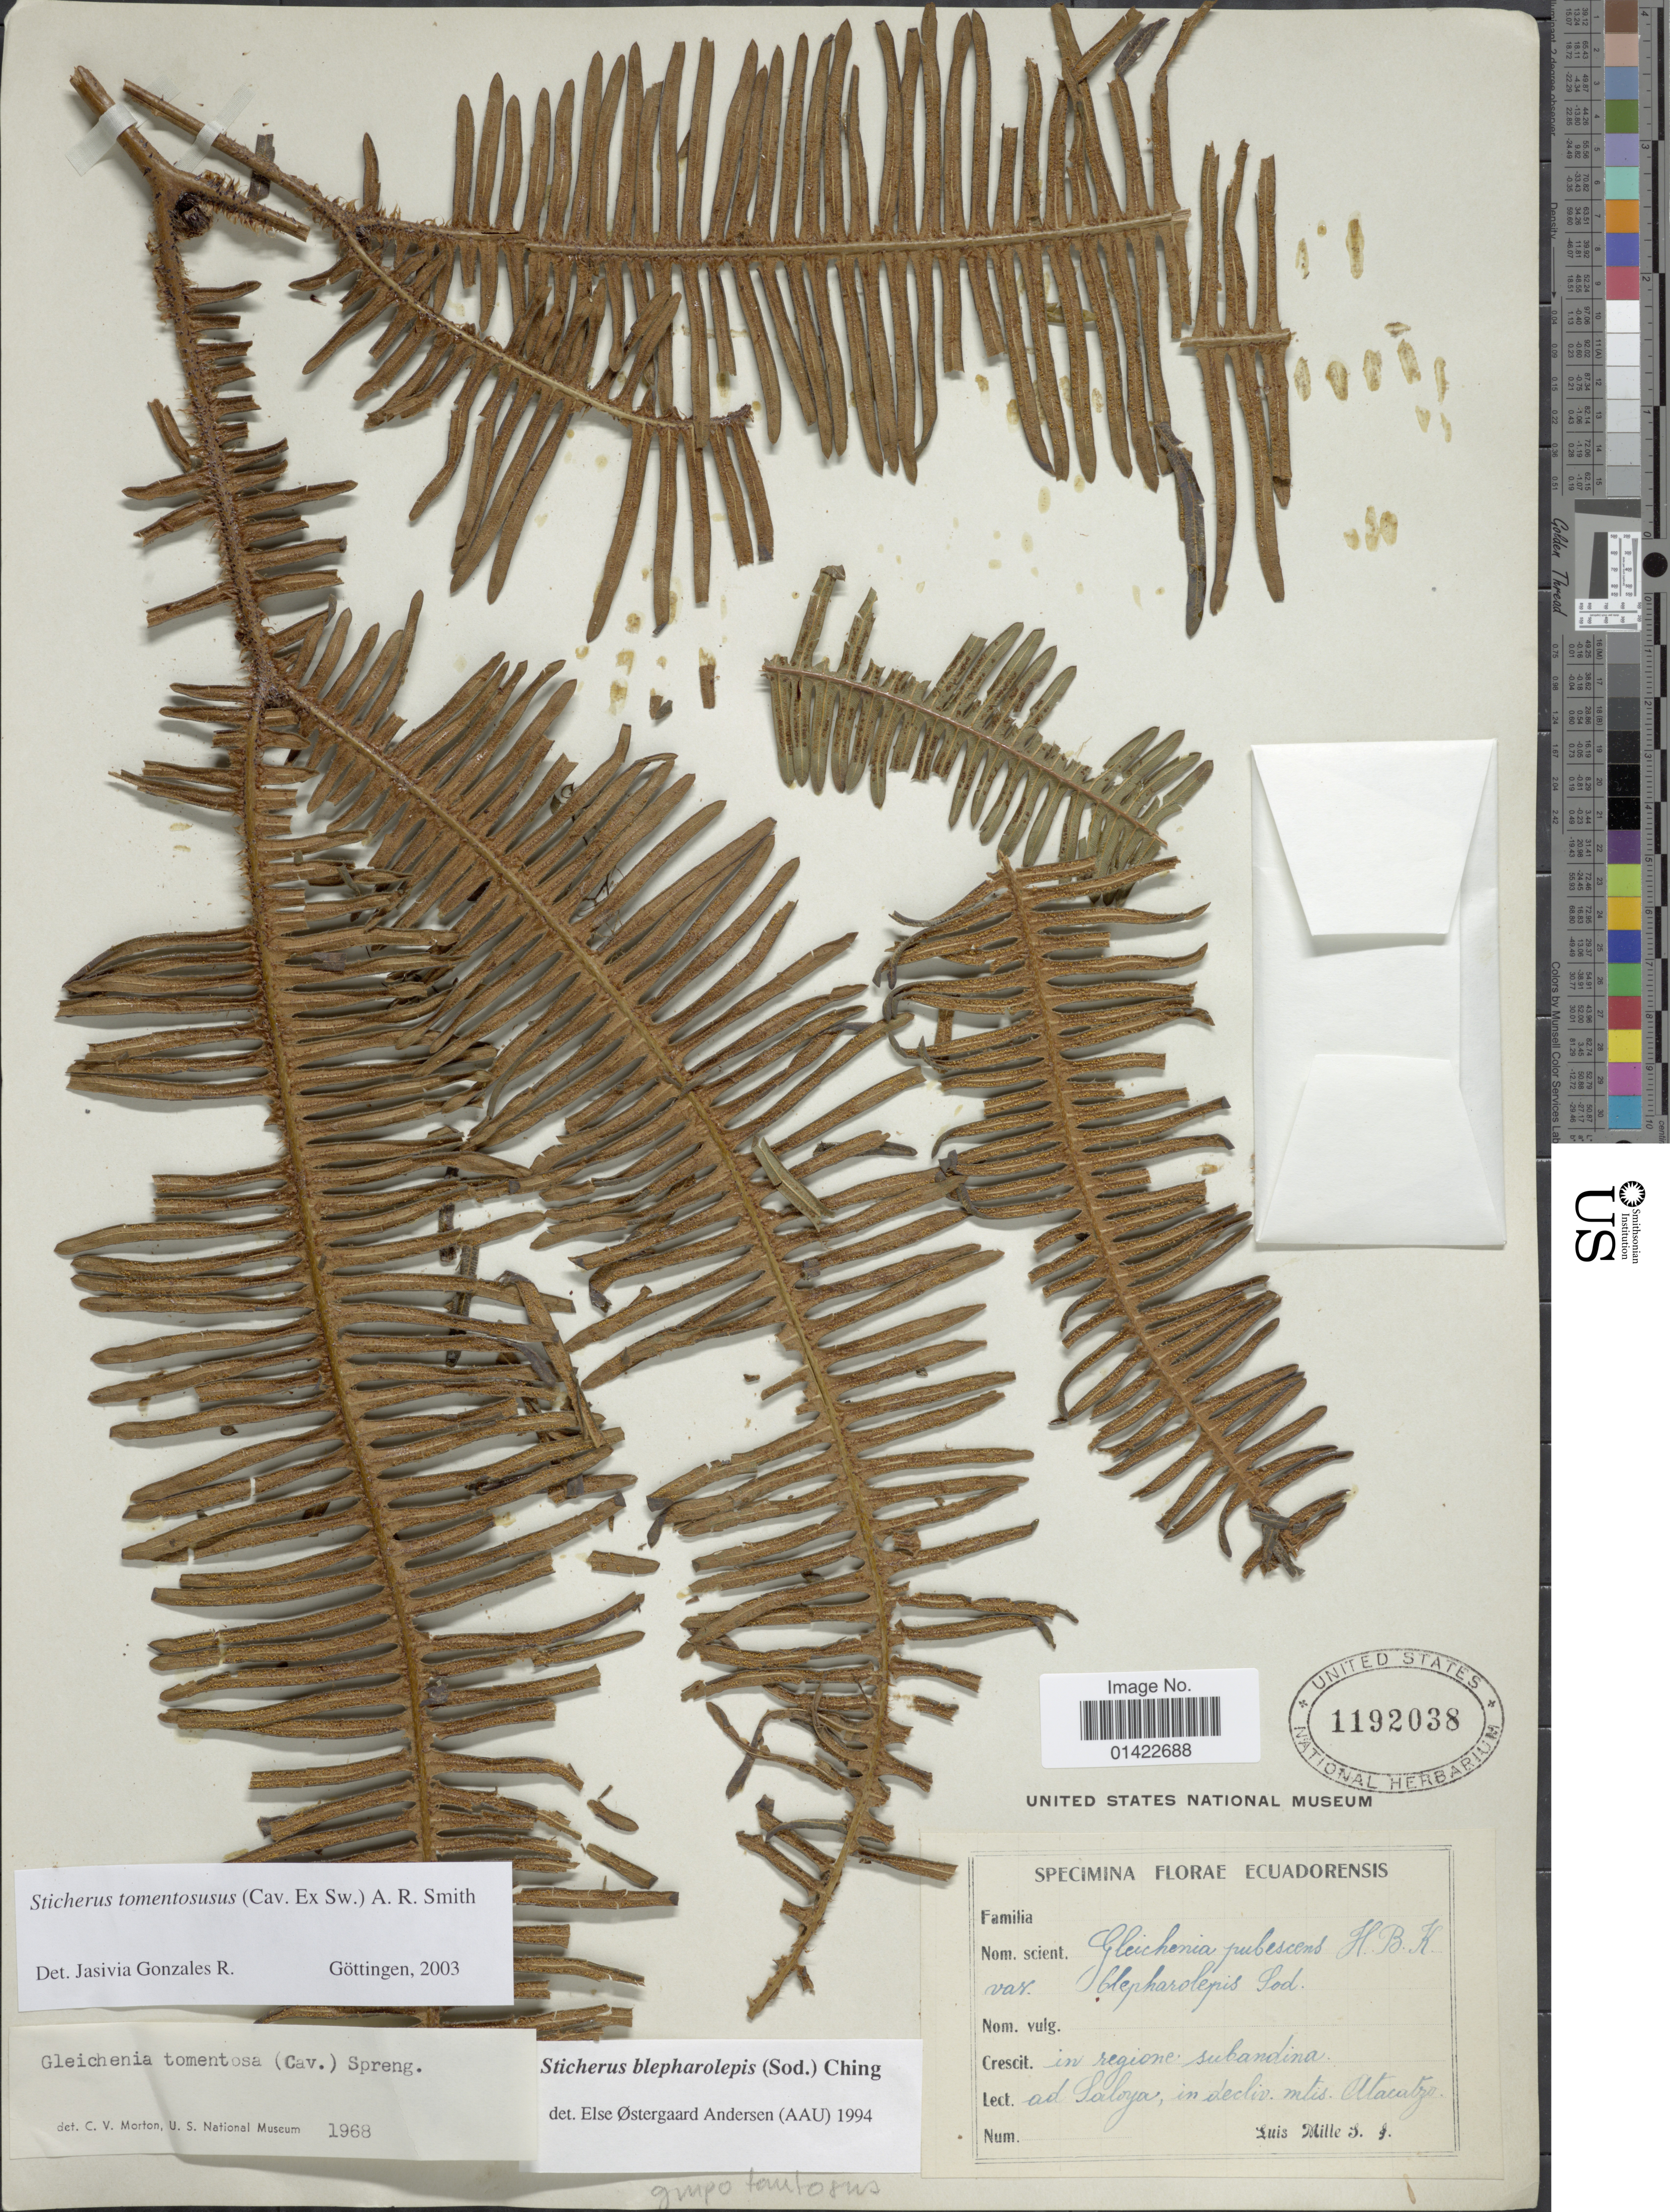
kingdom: Plantae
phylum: Tracheophyta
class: Polypodiopsida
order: Gleicheniales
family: Gleicheniaceae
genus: Sticherus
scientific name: Sticherus tomentosus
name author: (Cav. ex Sw.) A.R. Sm.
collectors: L. Mille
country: Ecuador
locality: In regione subandina ad Saloya, in decliv. mtis. Atacazo.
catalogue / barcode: US 1192038